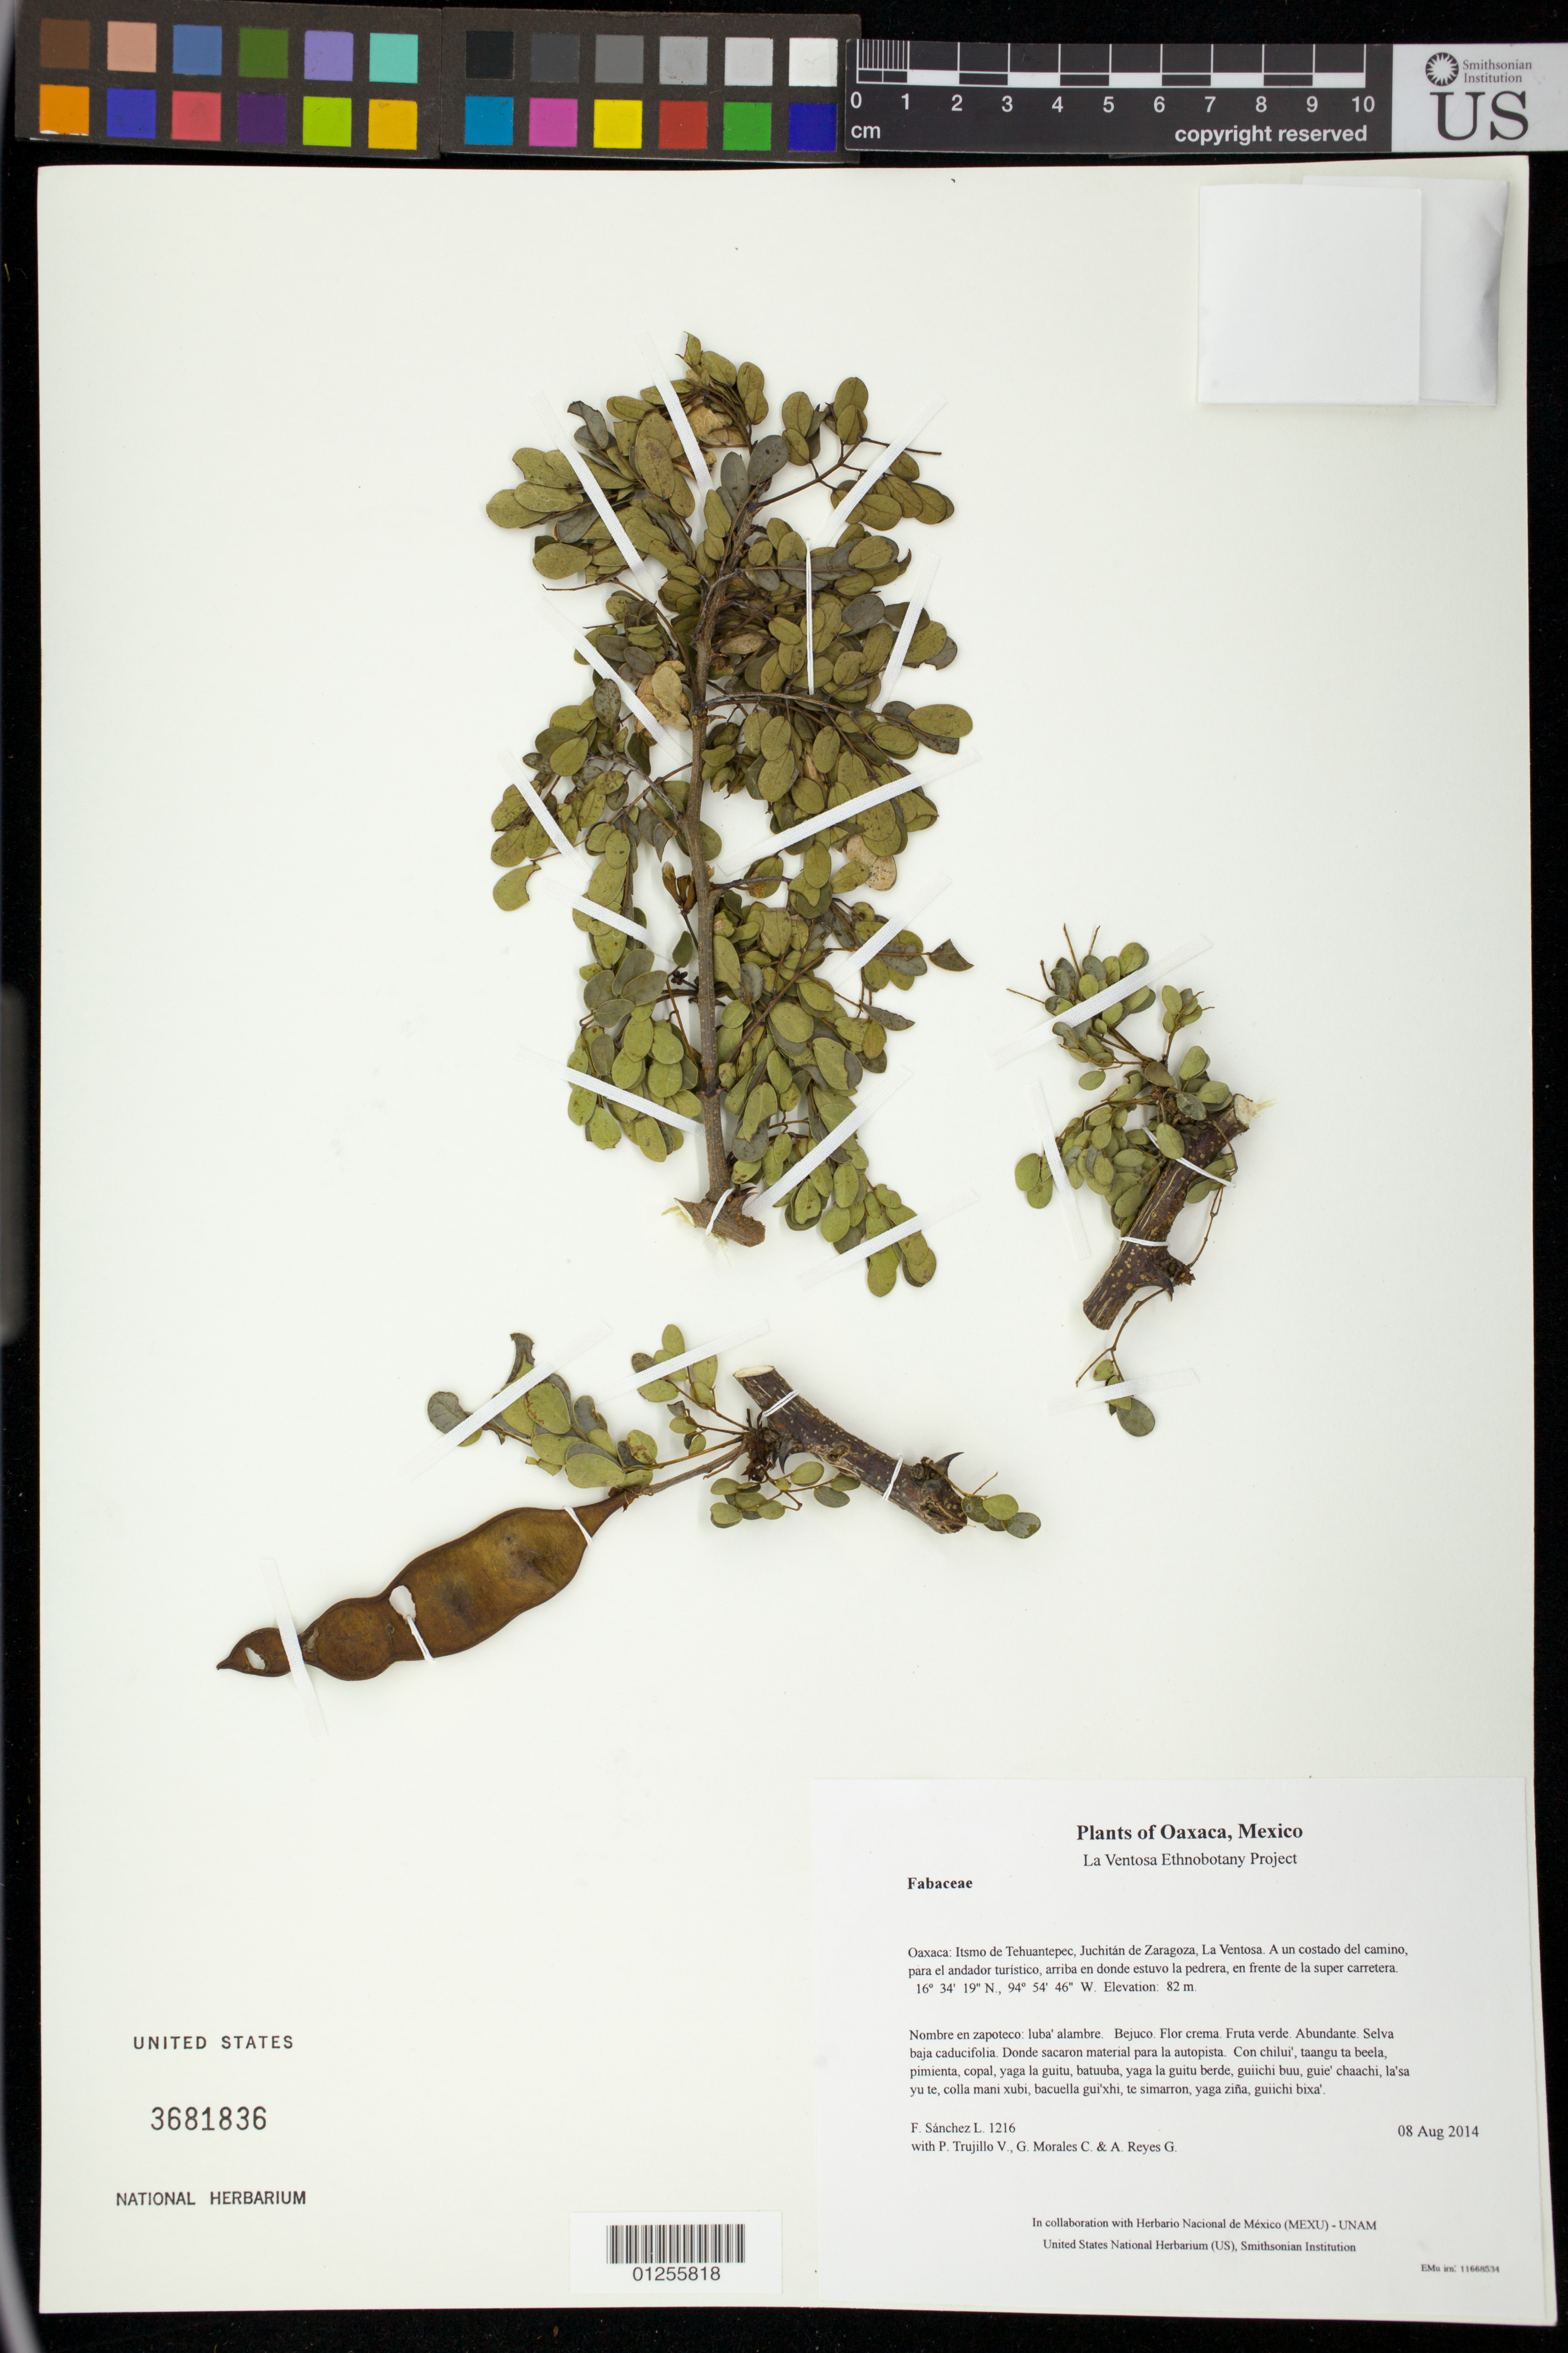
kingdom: Plantae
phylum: Tracheophyta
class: Magnoliopsida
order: Fabales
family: Fabaceae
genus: Havardia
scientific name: Havardia platyloba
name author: (Bertero ex DC.) Britton & Rose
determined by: Velasco G., Kenia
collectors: F. Sánchez L., P. Trujillo V., G. Morales C. & A. Reyes G.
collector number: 1216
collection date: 2014-08-08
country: Mexico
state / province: Oaxaca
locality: Itsmo de Tehuantepec, Juchitán de Zaragoza, La Ventosa. A un costado del camino, para el andador turístico, arriba en donde estuvo la pedrera, en frente de la super carretera.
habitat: Selva baja caducifolia. Donde sacaron material para la autopista.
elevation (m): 82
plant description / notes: MEXU, SERO, US; Luba'. Guie' nayu. Cuaananaxhi naga'. Stale.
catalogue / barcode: US 3681836